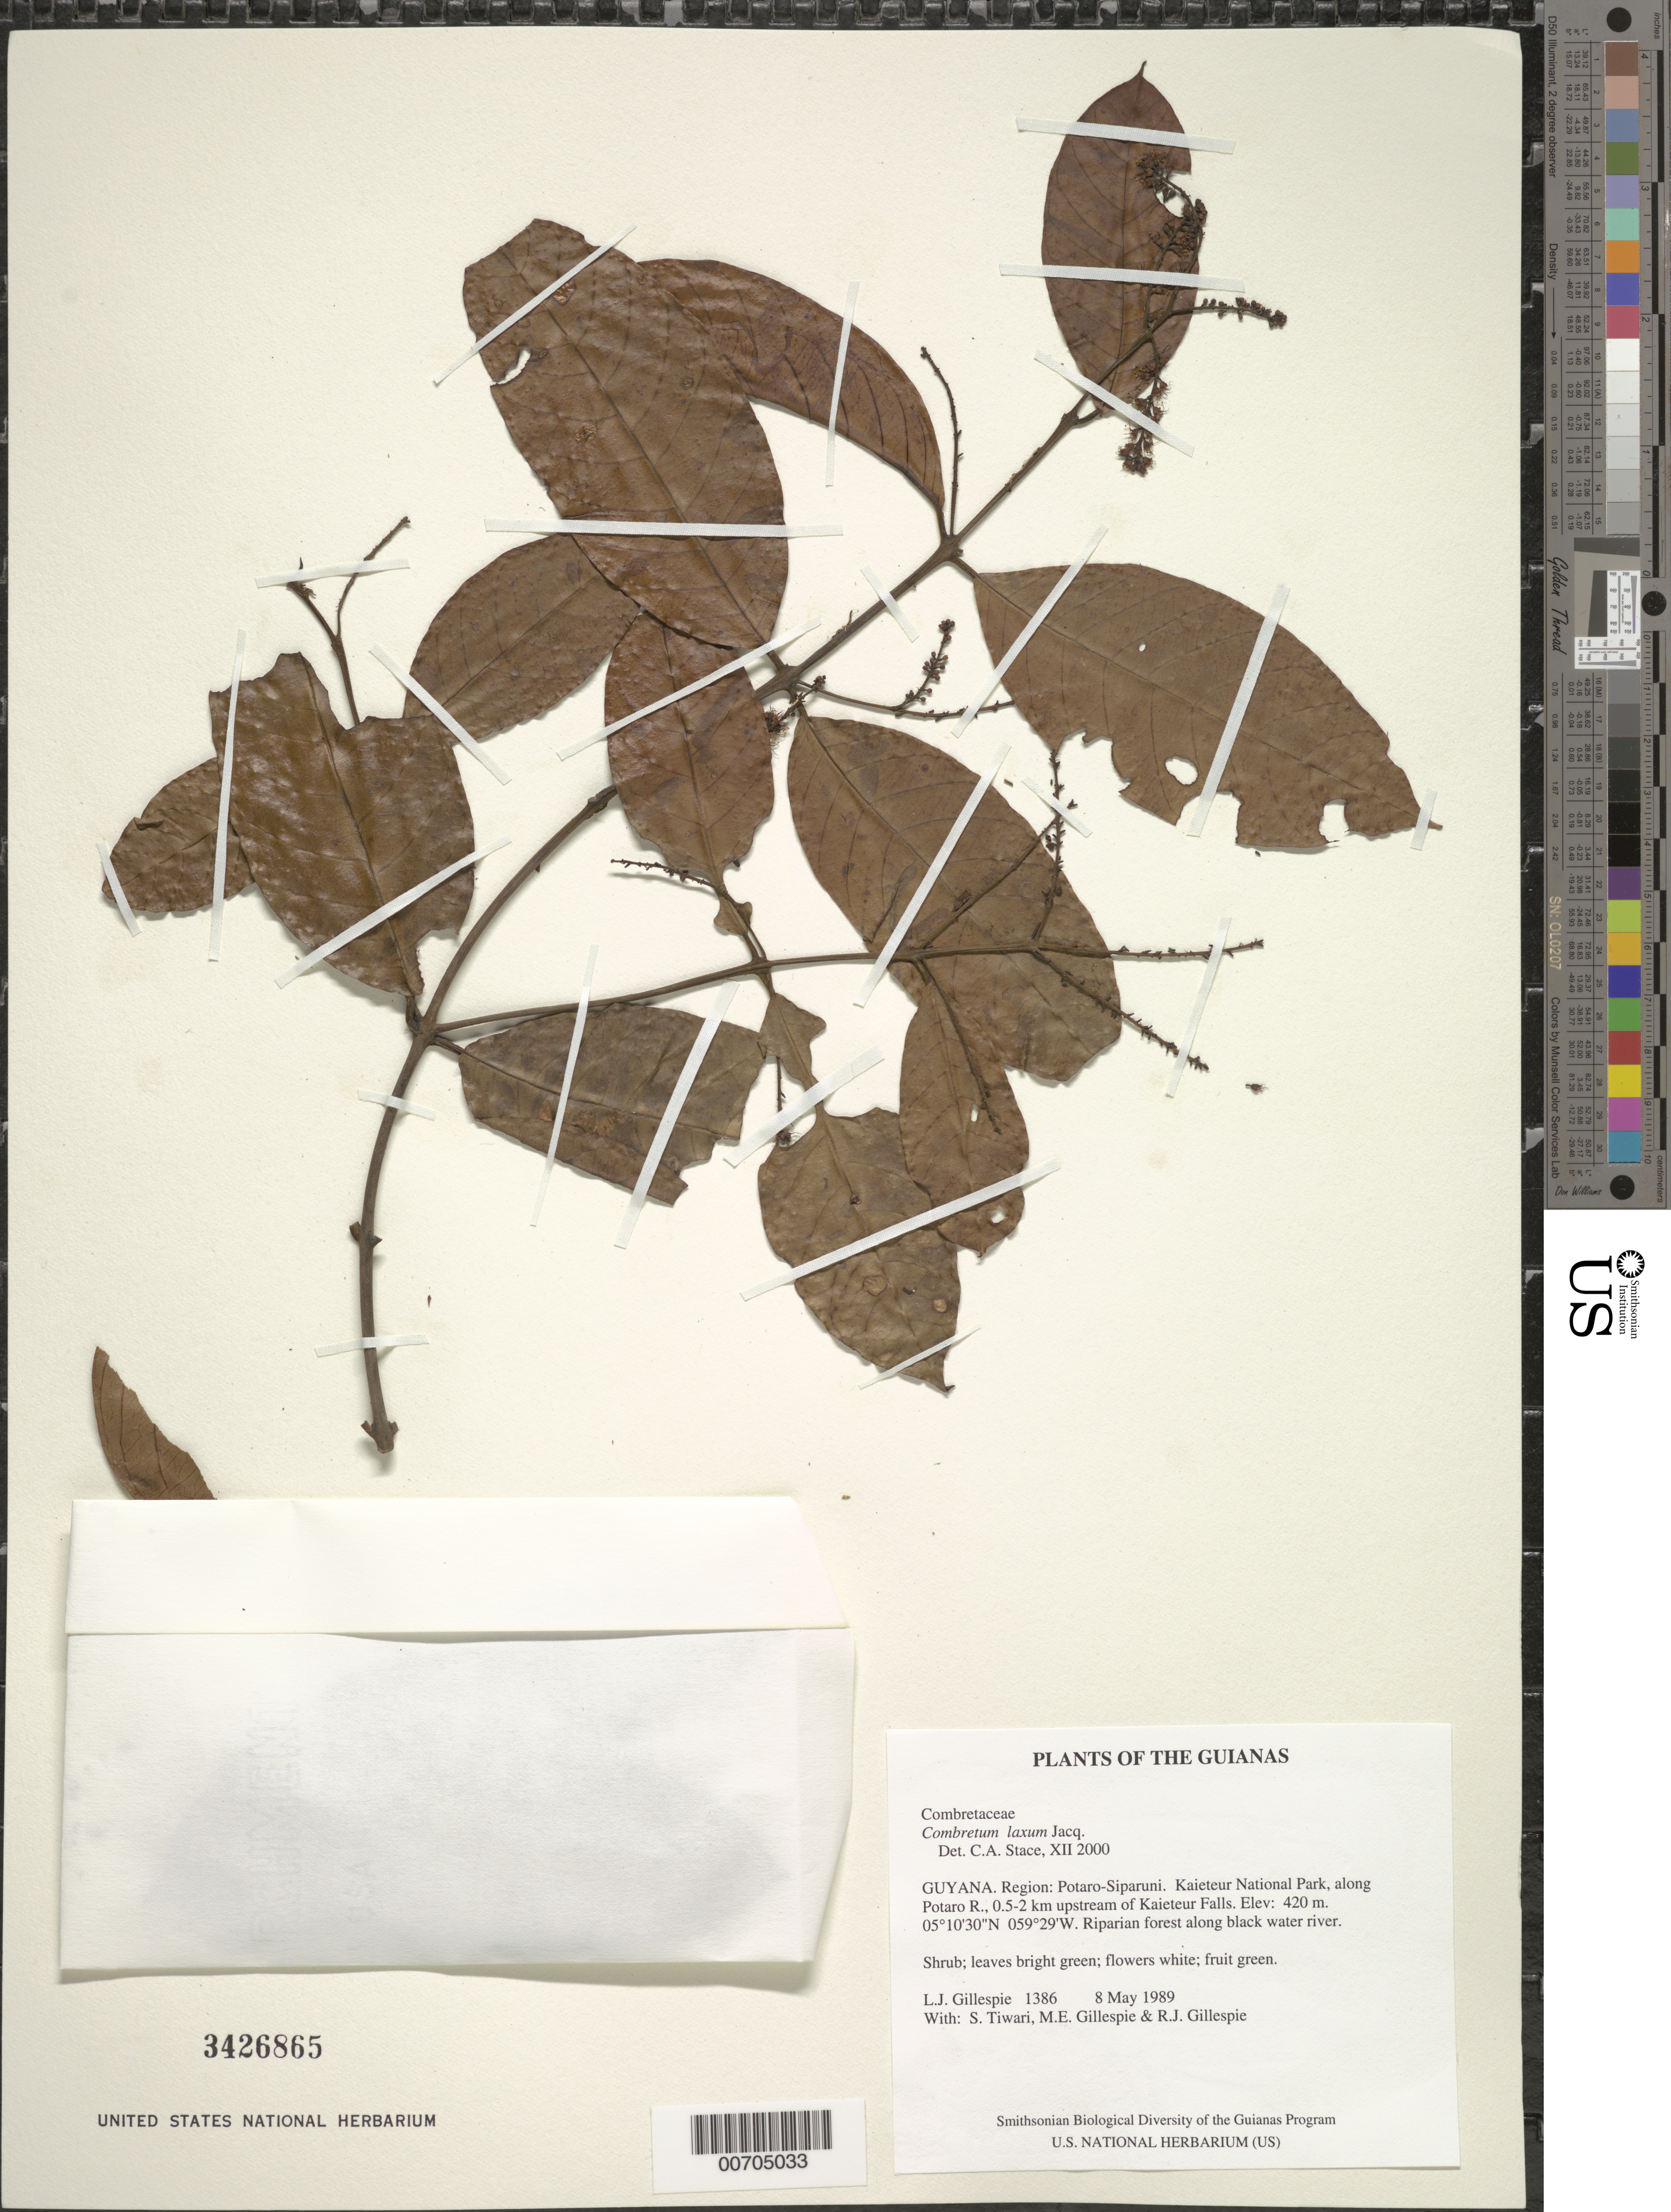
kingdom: Plantae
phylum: Tracheophyta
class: Magnoliopsida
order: Myrtales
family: Combretaceae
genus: Combretum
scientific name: Combretum laxum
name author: Jacq.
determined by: Stace, C. A.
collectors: L. J. Gillespie, S. Tiwari, M. Gillespie & R. Gillespie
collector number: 1386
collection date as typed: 8 May 1989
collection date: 1989-05-08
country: Guyana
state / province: Potaro-Siparuni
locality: Kaieteur National Park, along Potaro R., 0.5-2 km upstream of Kaieteur Falls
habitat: Riparian forest along black water river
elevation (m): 420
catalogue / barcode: US 3426865